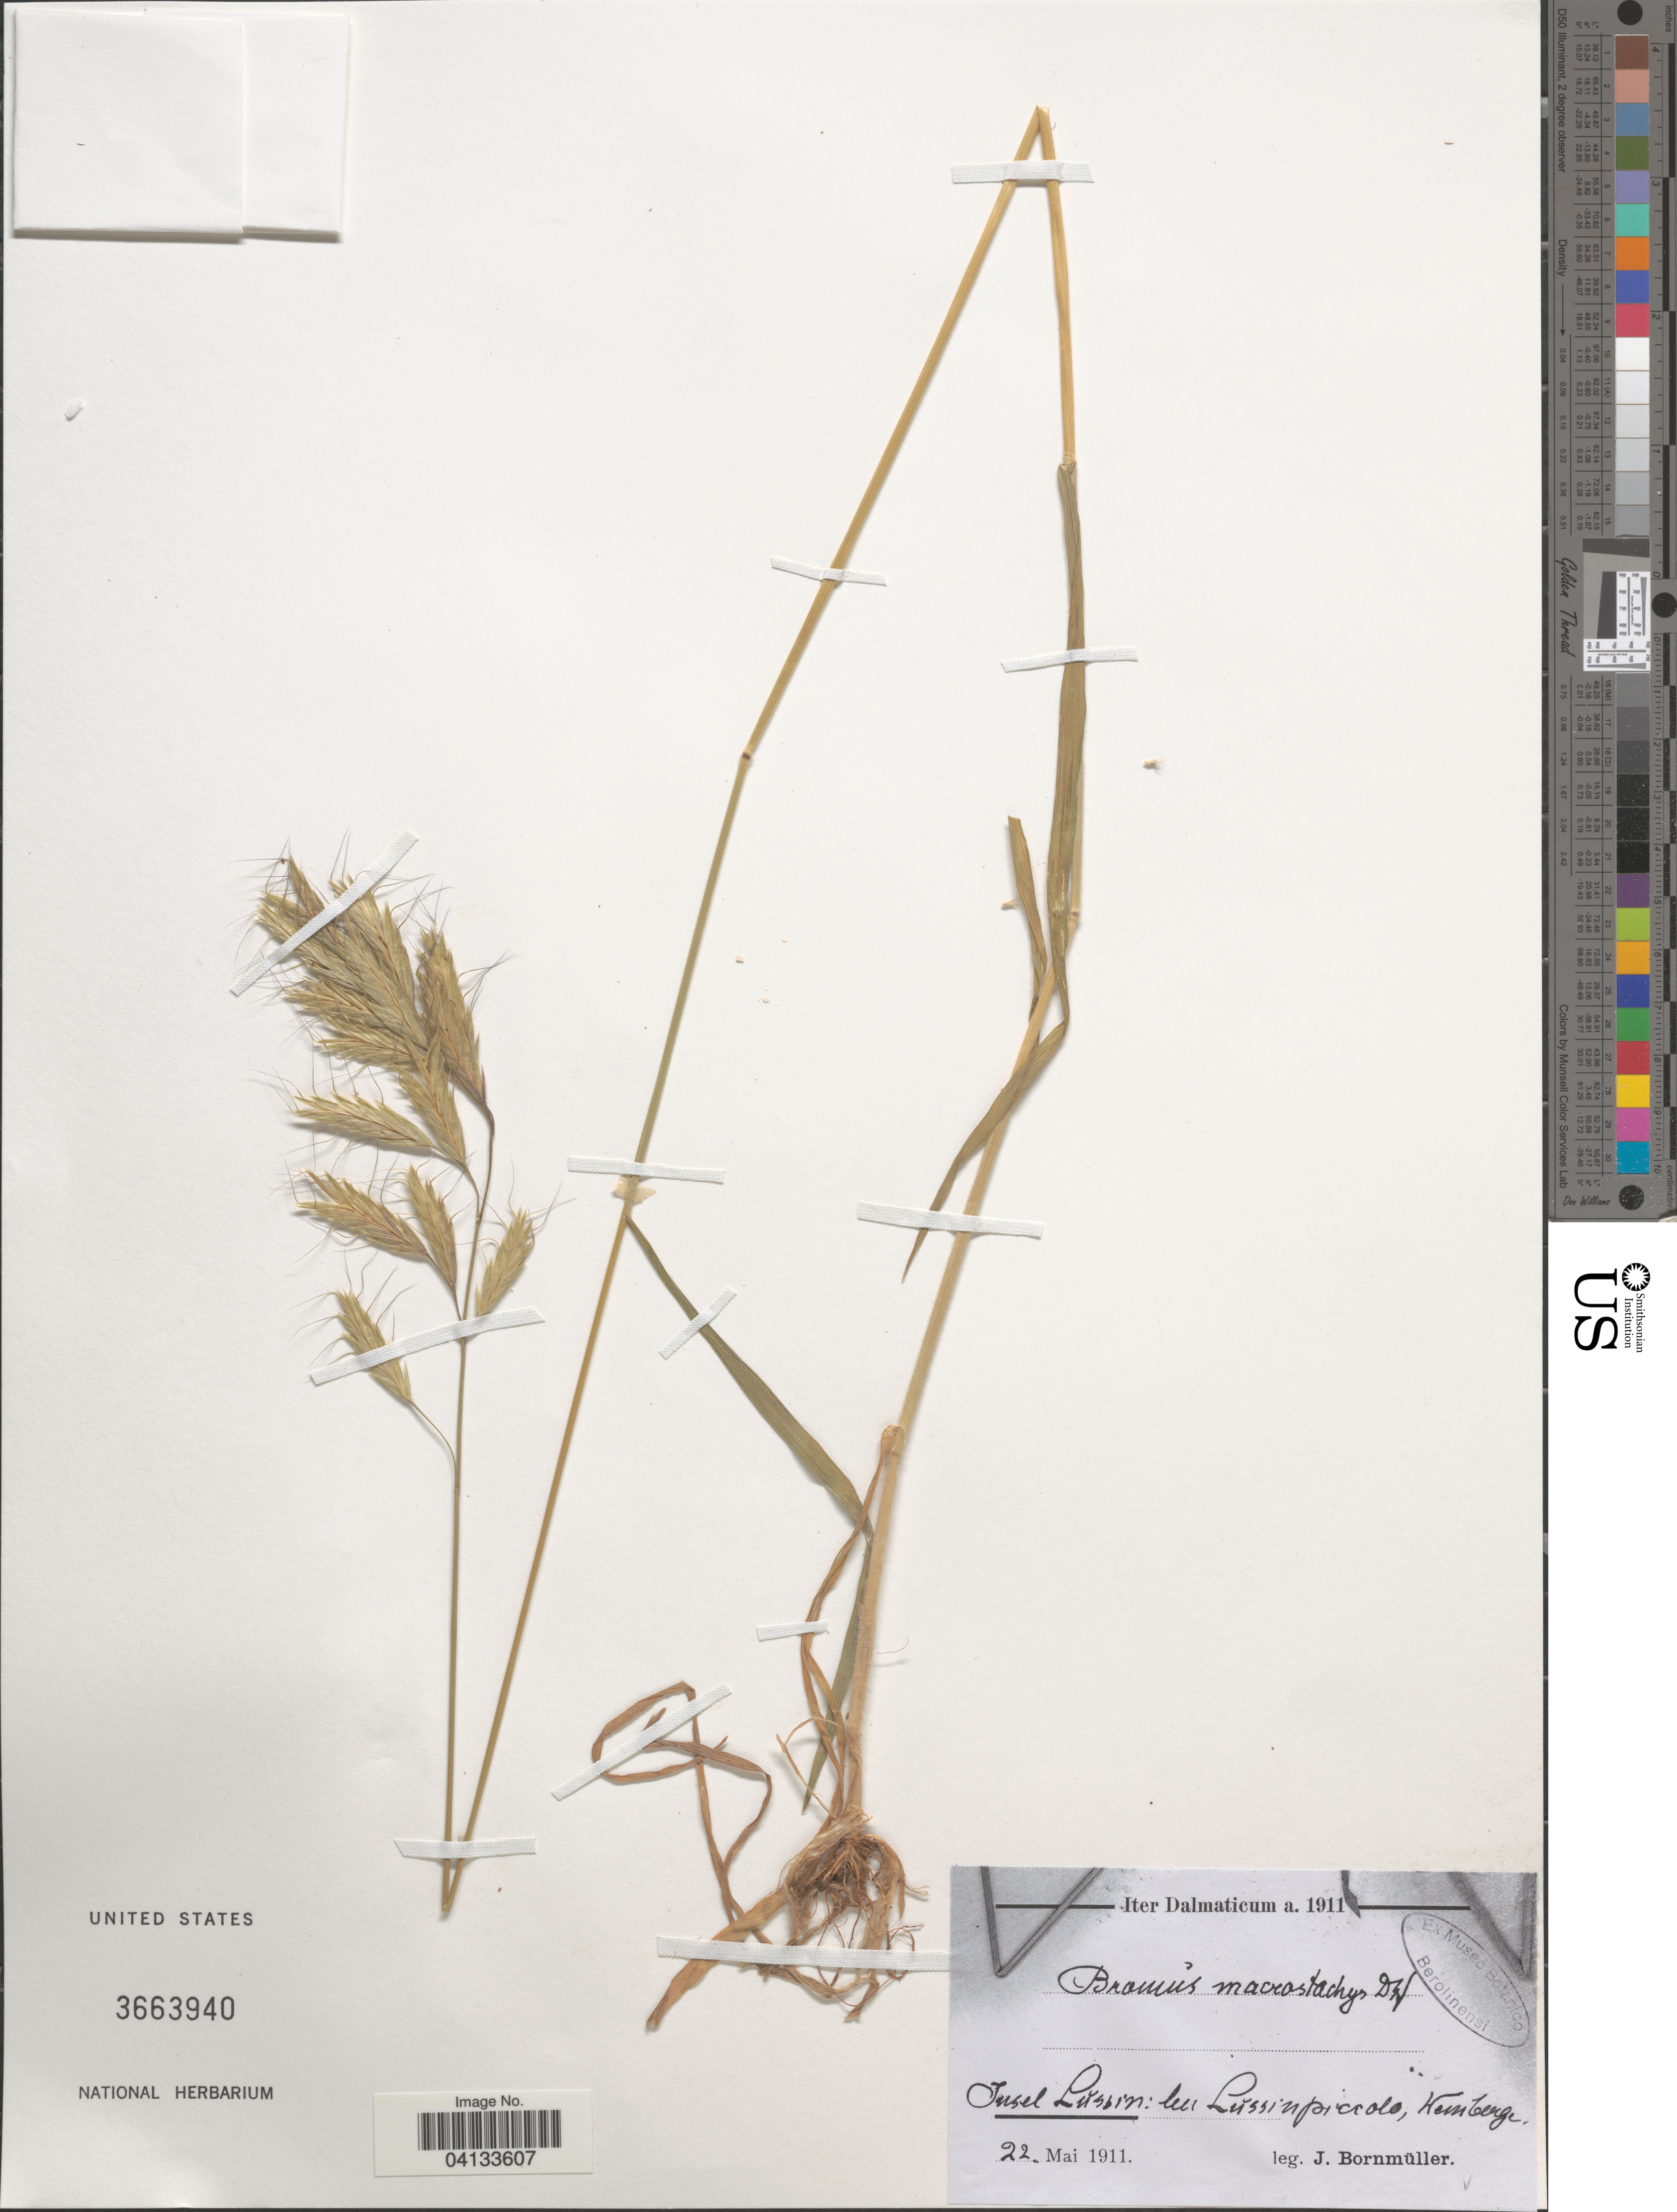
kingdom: Plantae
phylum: Tracheophyta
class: Liliopsida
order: Poales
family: Poaceae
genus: Bromus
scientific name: Bromus lanceolatus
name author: Roth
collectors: J. Bornmüller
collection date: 1911-05-22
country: Croatia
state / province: Primorje-Gorski Kotar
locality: Iter Dalmaticum a. 1911. Insel Lusbin [interpreted]: bei Lussinpiccolo, Hemberge.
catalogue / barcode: US 3663940